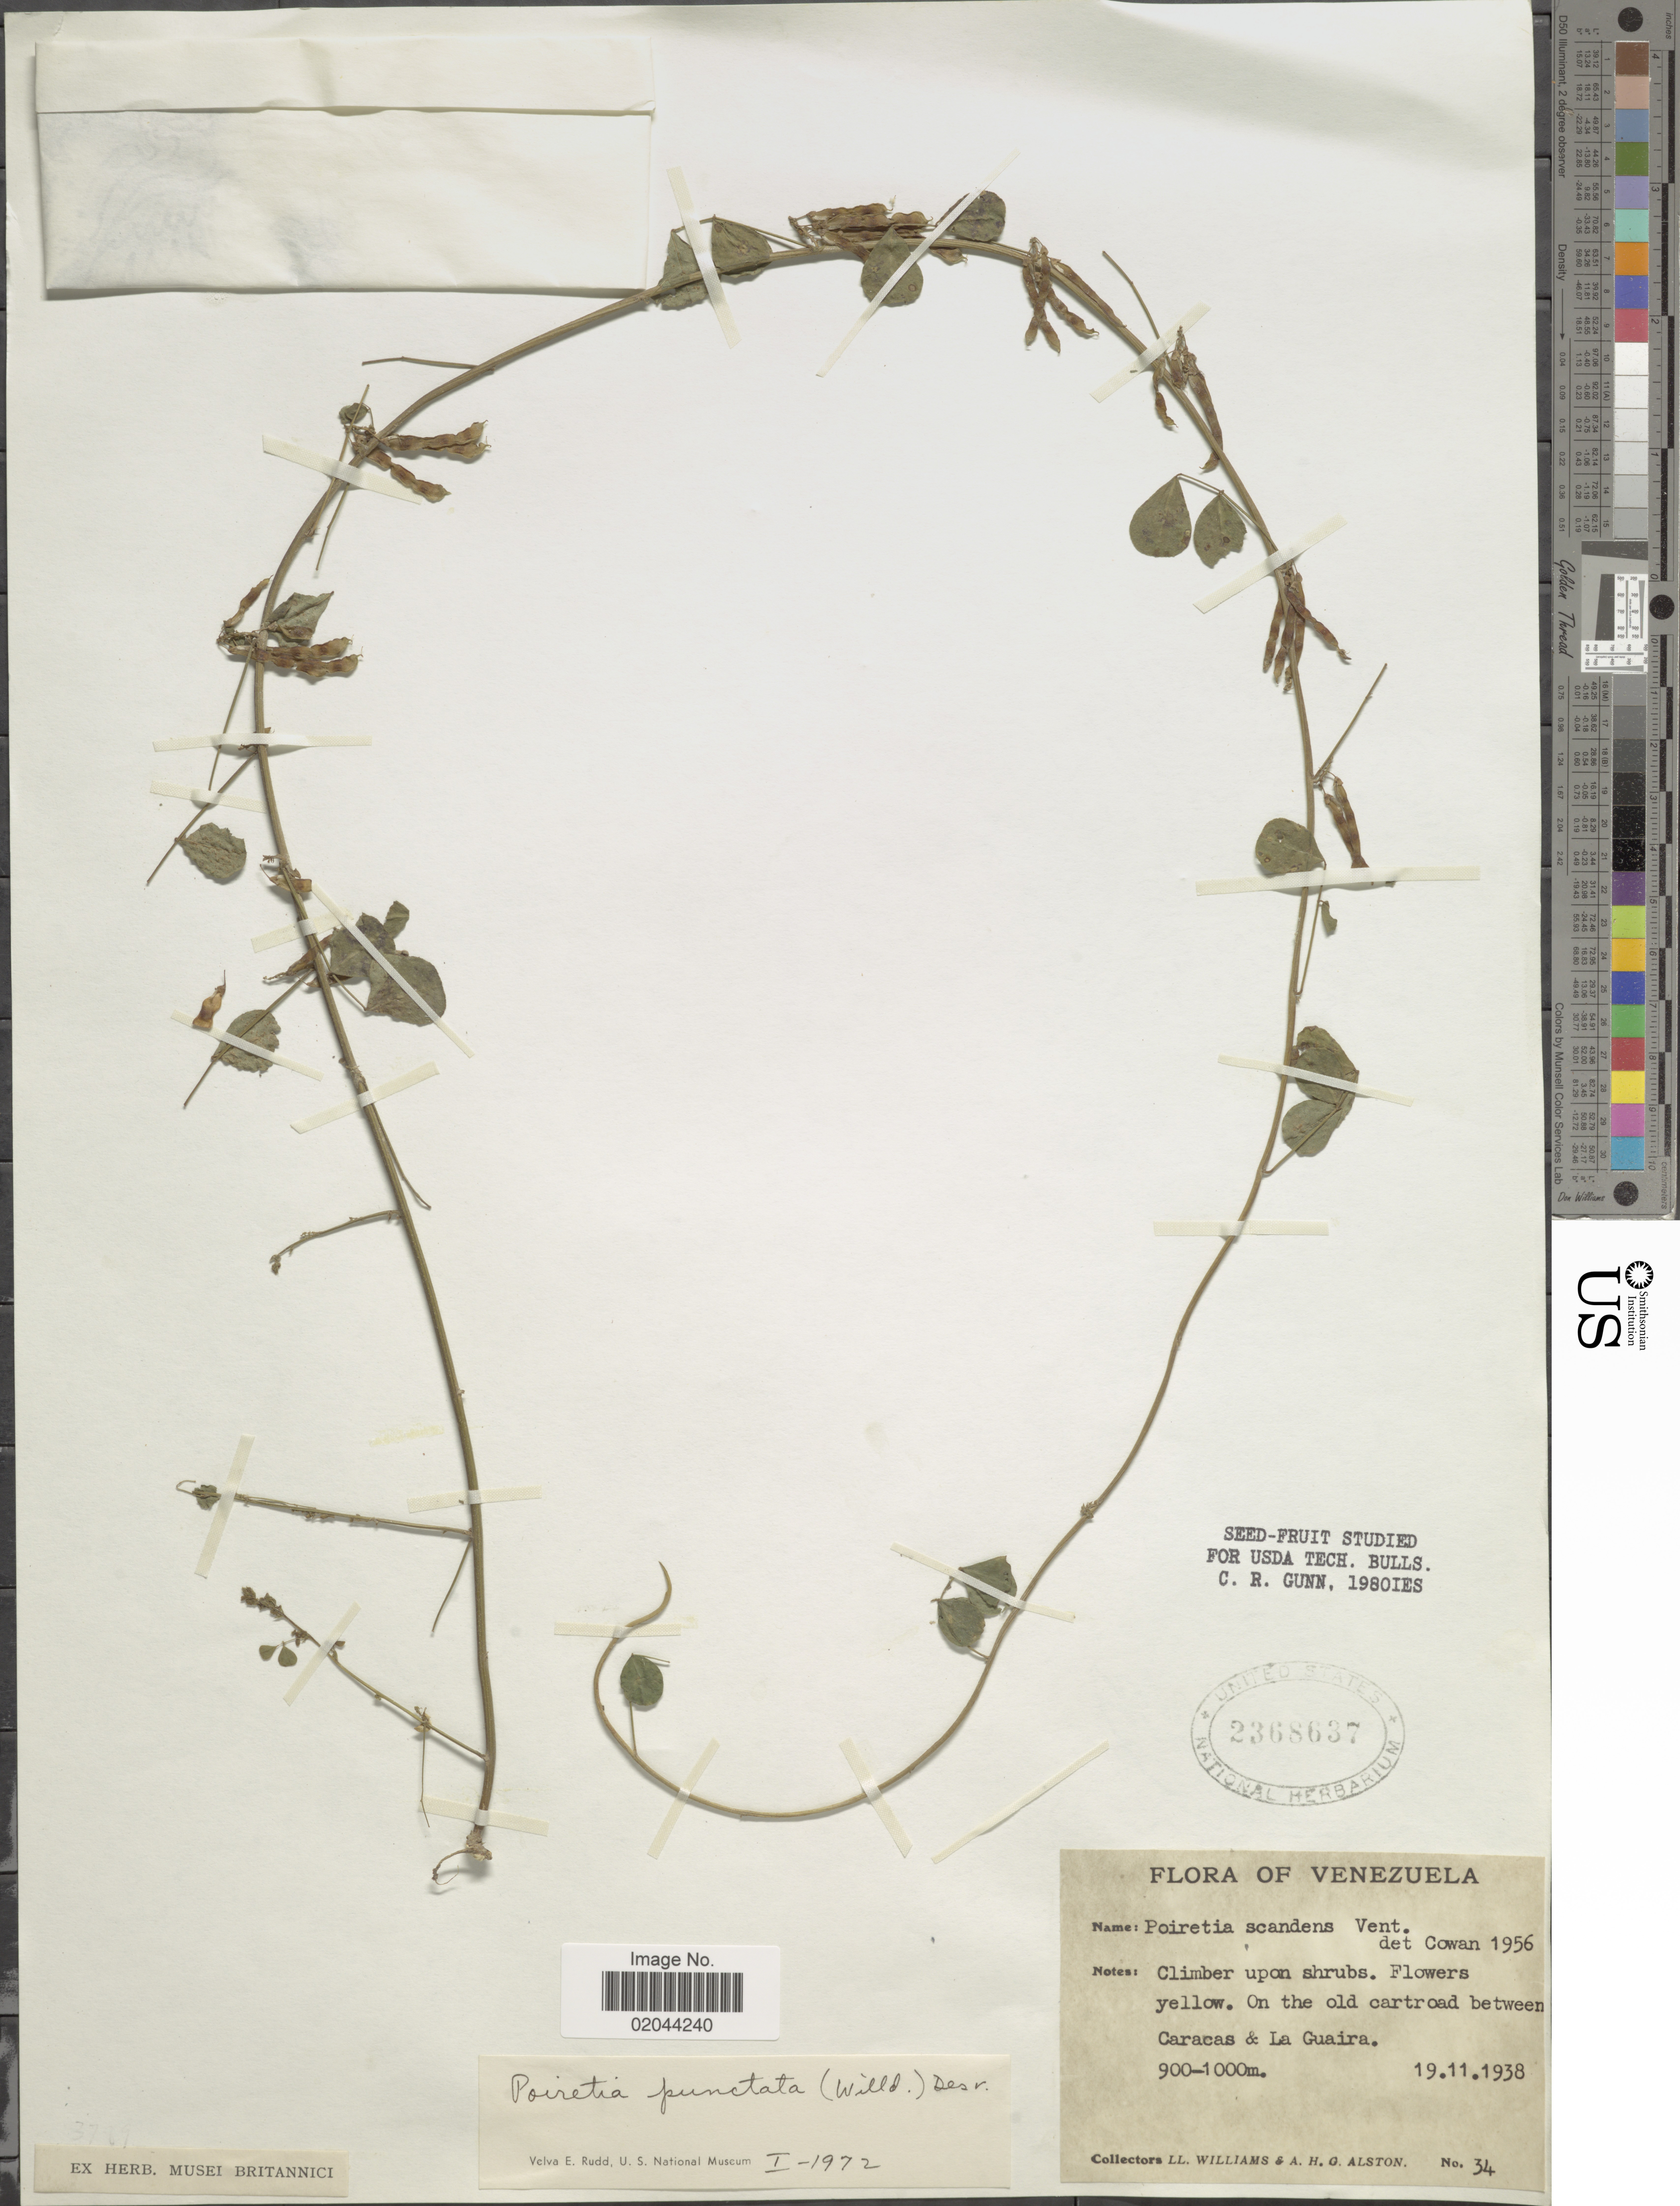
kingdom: Plantae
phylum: Tracheophyta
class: Magnoliopsida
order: Fabales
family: Fabaceae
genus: Poiretia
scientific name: Poiretia punctata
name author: (Willd.) Desv.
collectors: L. Williams & A. H. Alston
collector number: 34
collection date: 1938-11-19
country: Venezuela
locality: On the old cartroad between Caracas & La Guaira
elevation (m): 900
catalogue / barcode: US 2368638